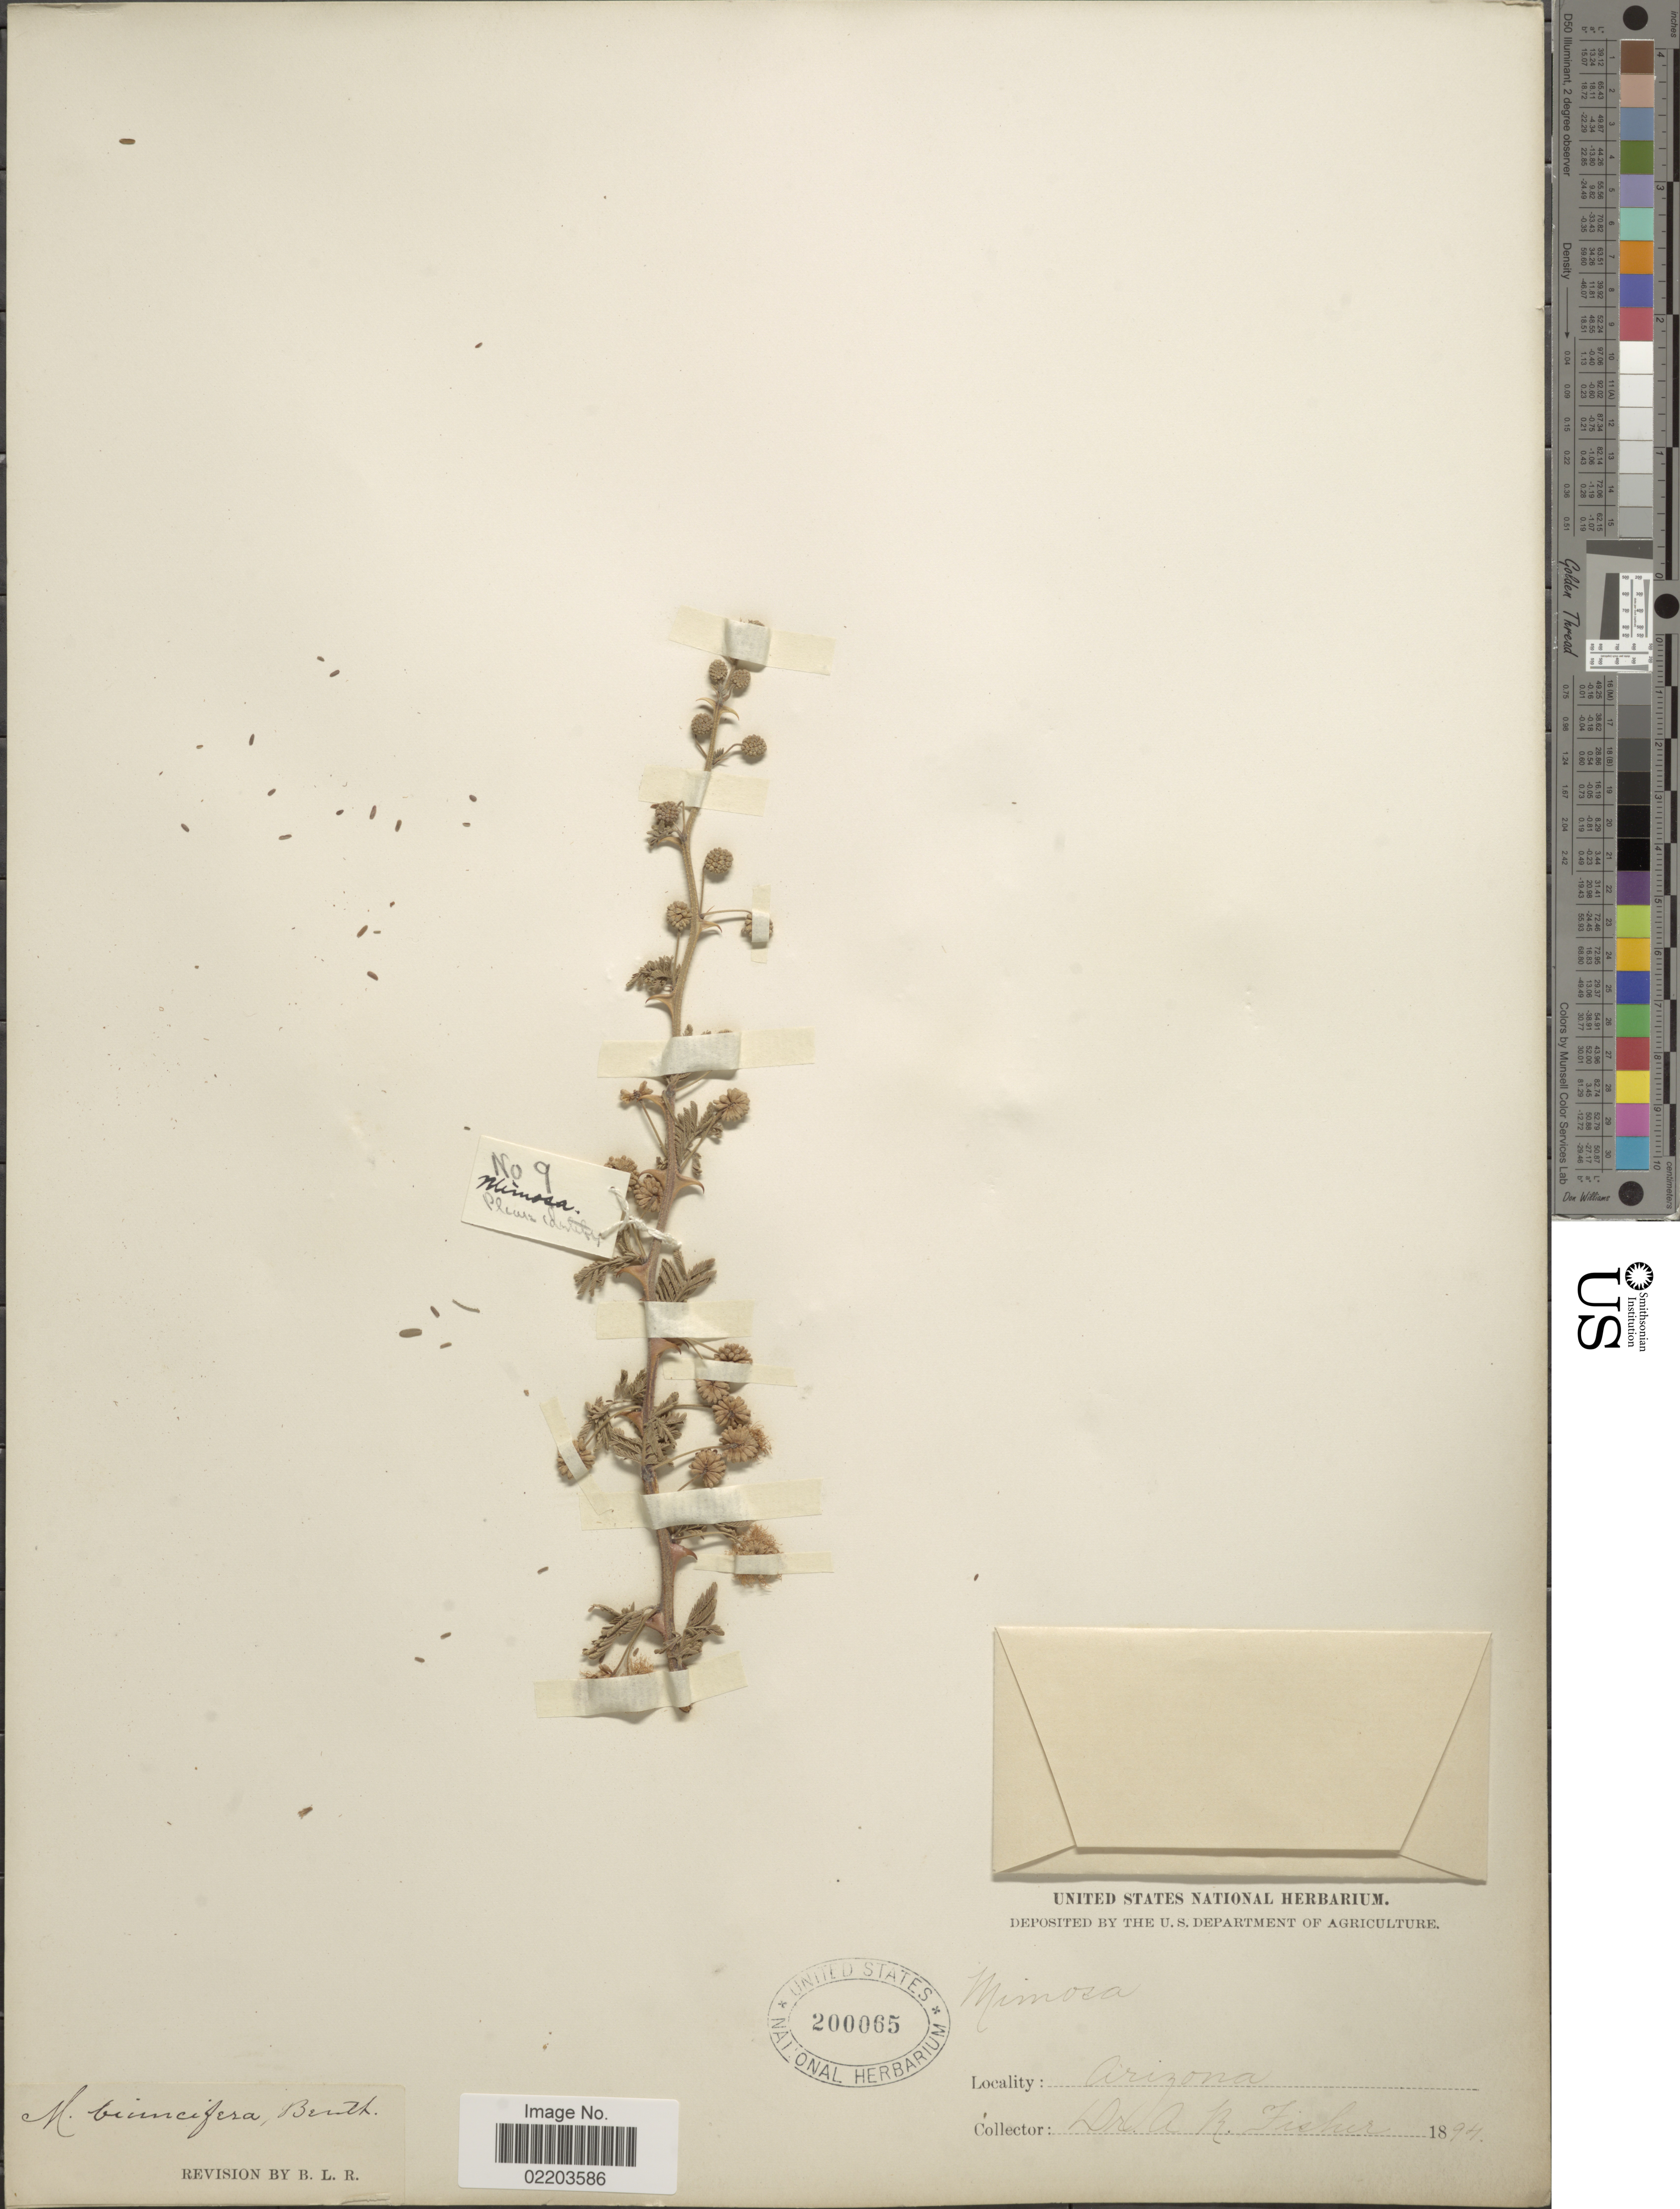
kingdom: Plantae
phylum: Tracheophyta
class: Magnoliopsida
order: Fabales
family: Fabaceae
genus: Mimosa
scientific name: Mimosa biuncifera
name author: Benth.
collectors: A. K. Fisher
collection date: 1894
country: United States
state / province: Arizona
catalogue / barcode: US 200065